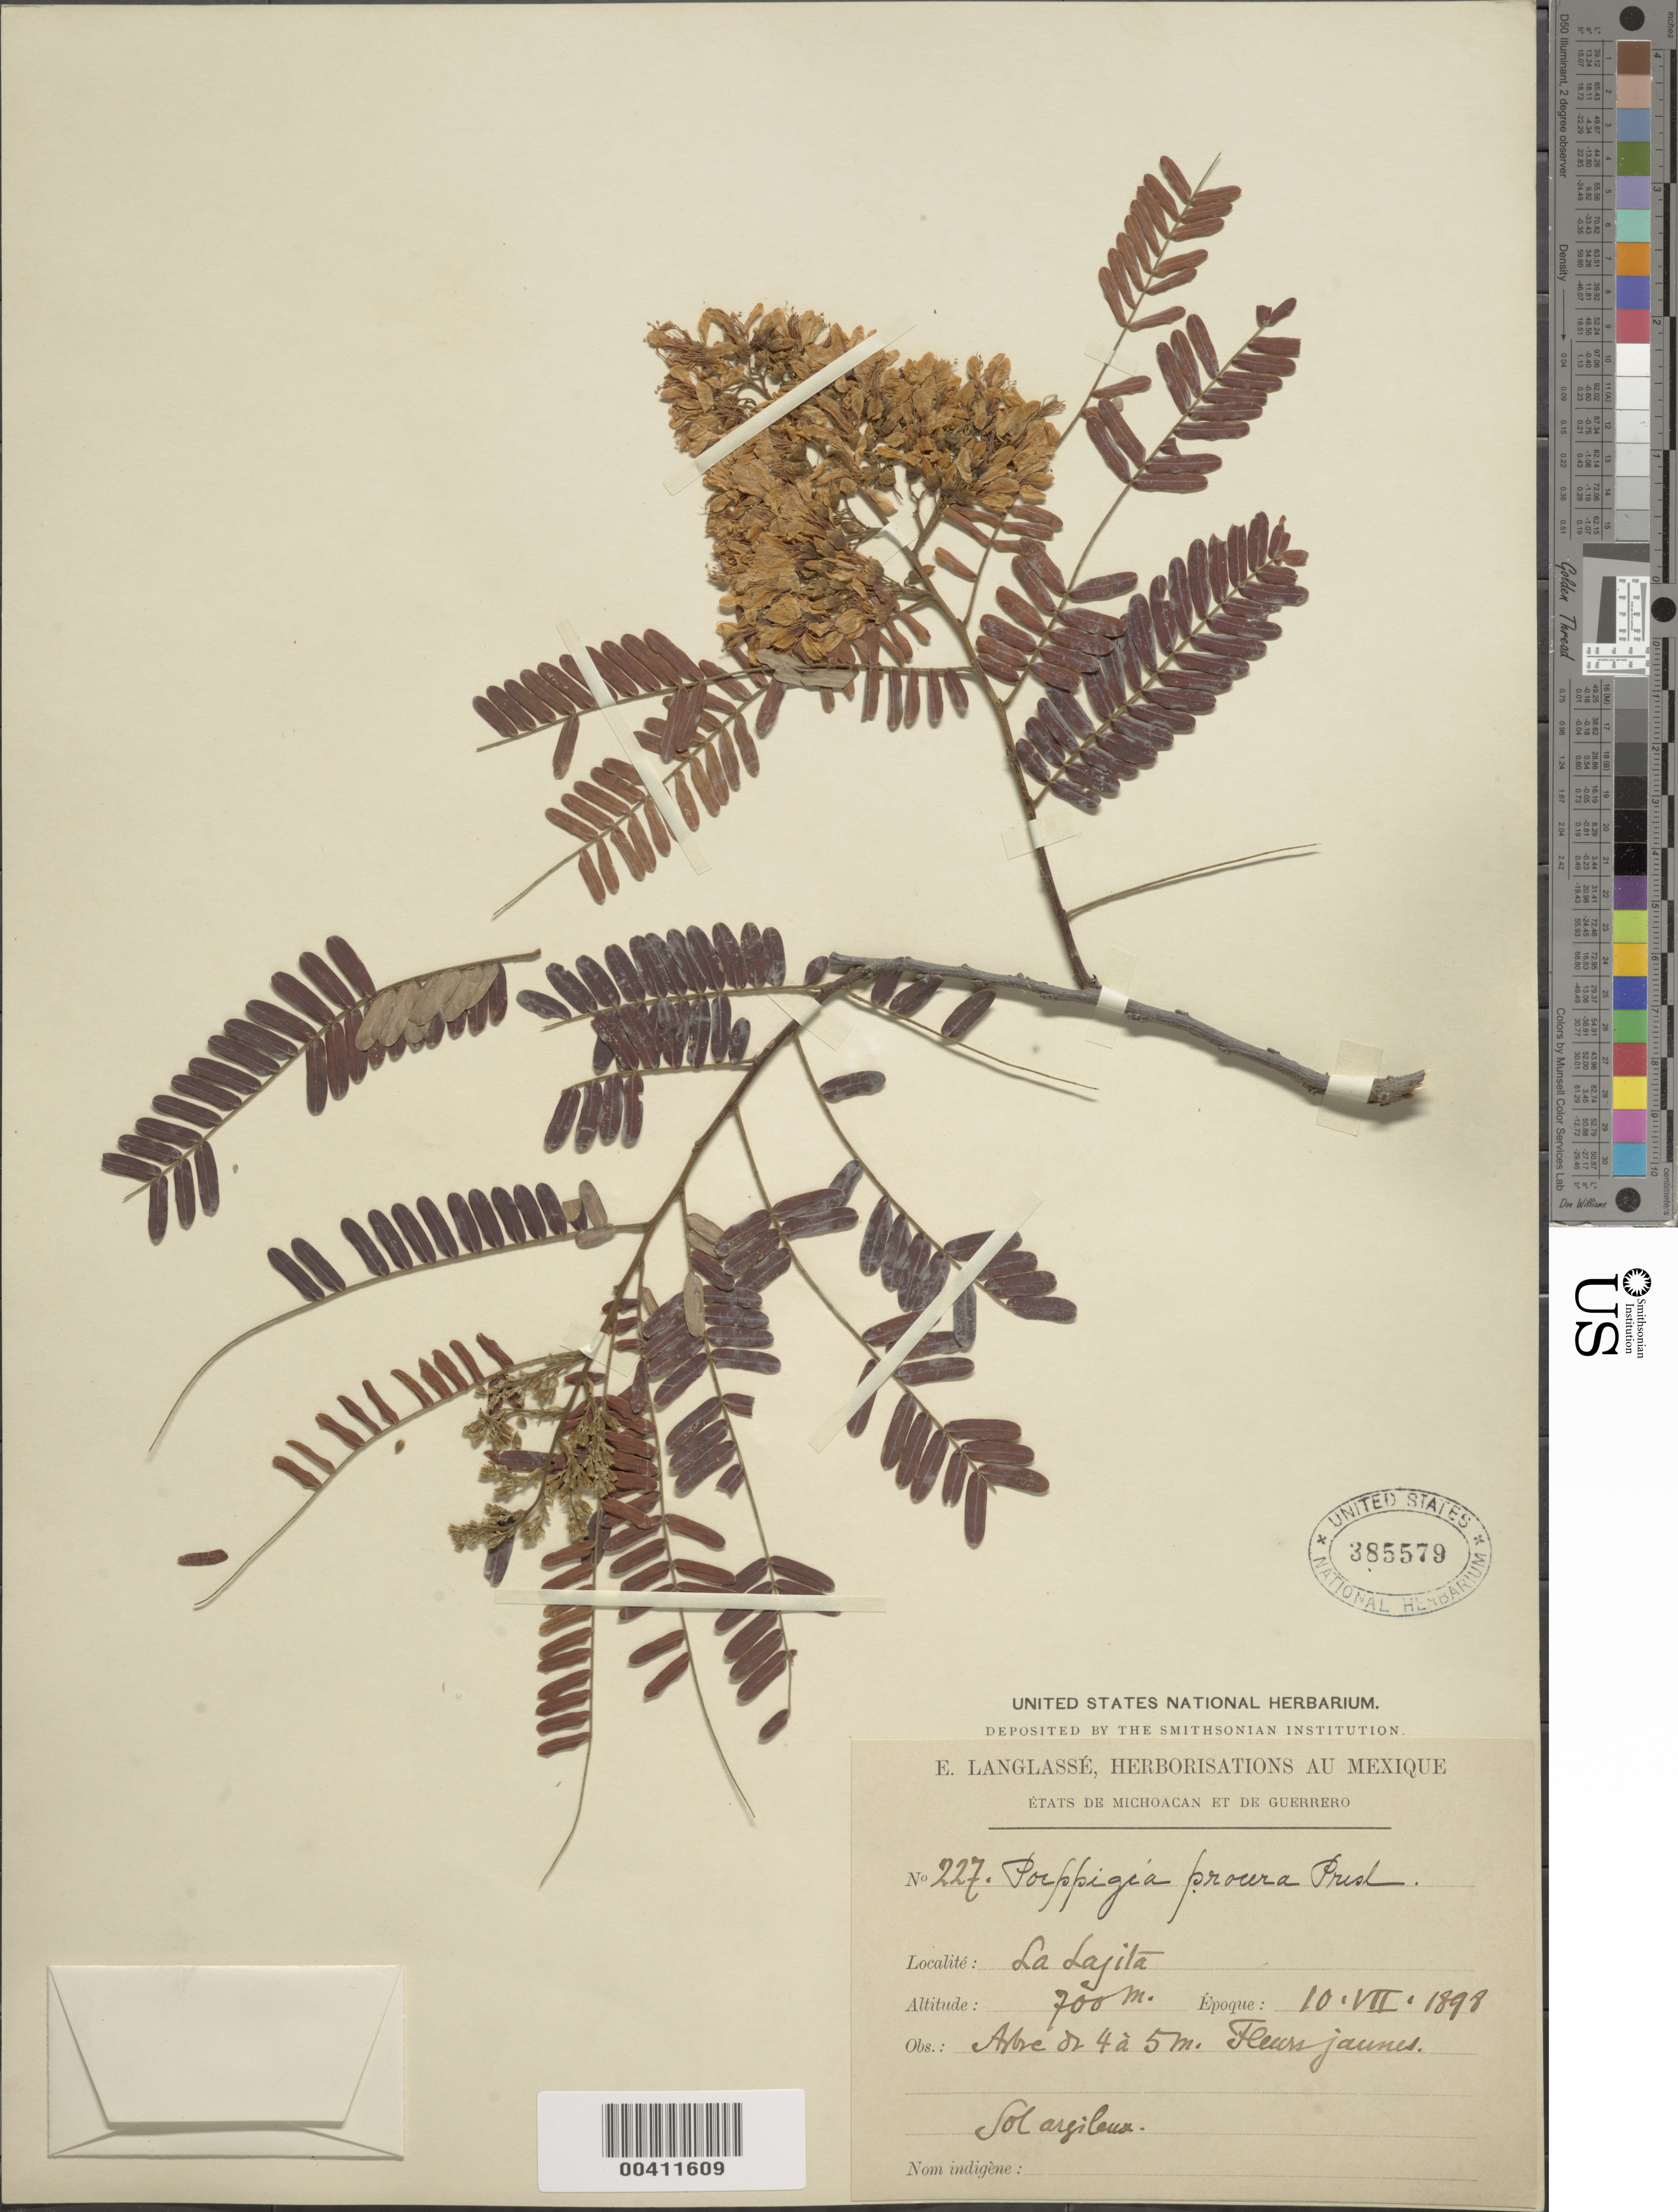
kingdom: Plantae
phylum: Tracheophyta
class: Magnoliopsida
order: Fabales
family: Fabaceae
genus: Poeppigia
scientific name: Poeppigia procera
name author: C. Presl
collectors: E. Langlassé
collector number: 227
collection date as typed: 10 Jul 1898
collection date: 1898-07-10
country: Mexico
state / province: Guerrero / Michoacán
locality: La Lajita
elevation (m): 700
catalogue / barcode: US 385579